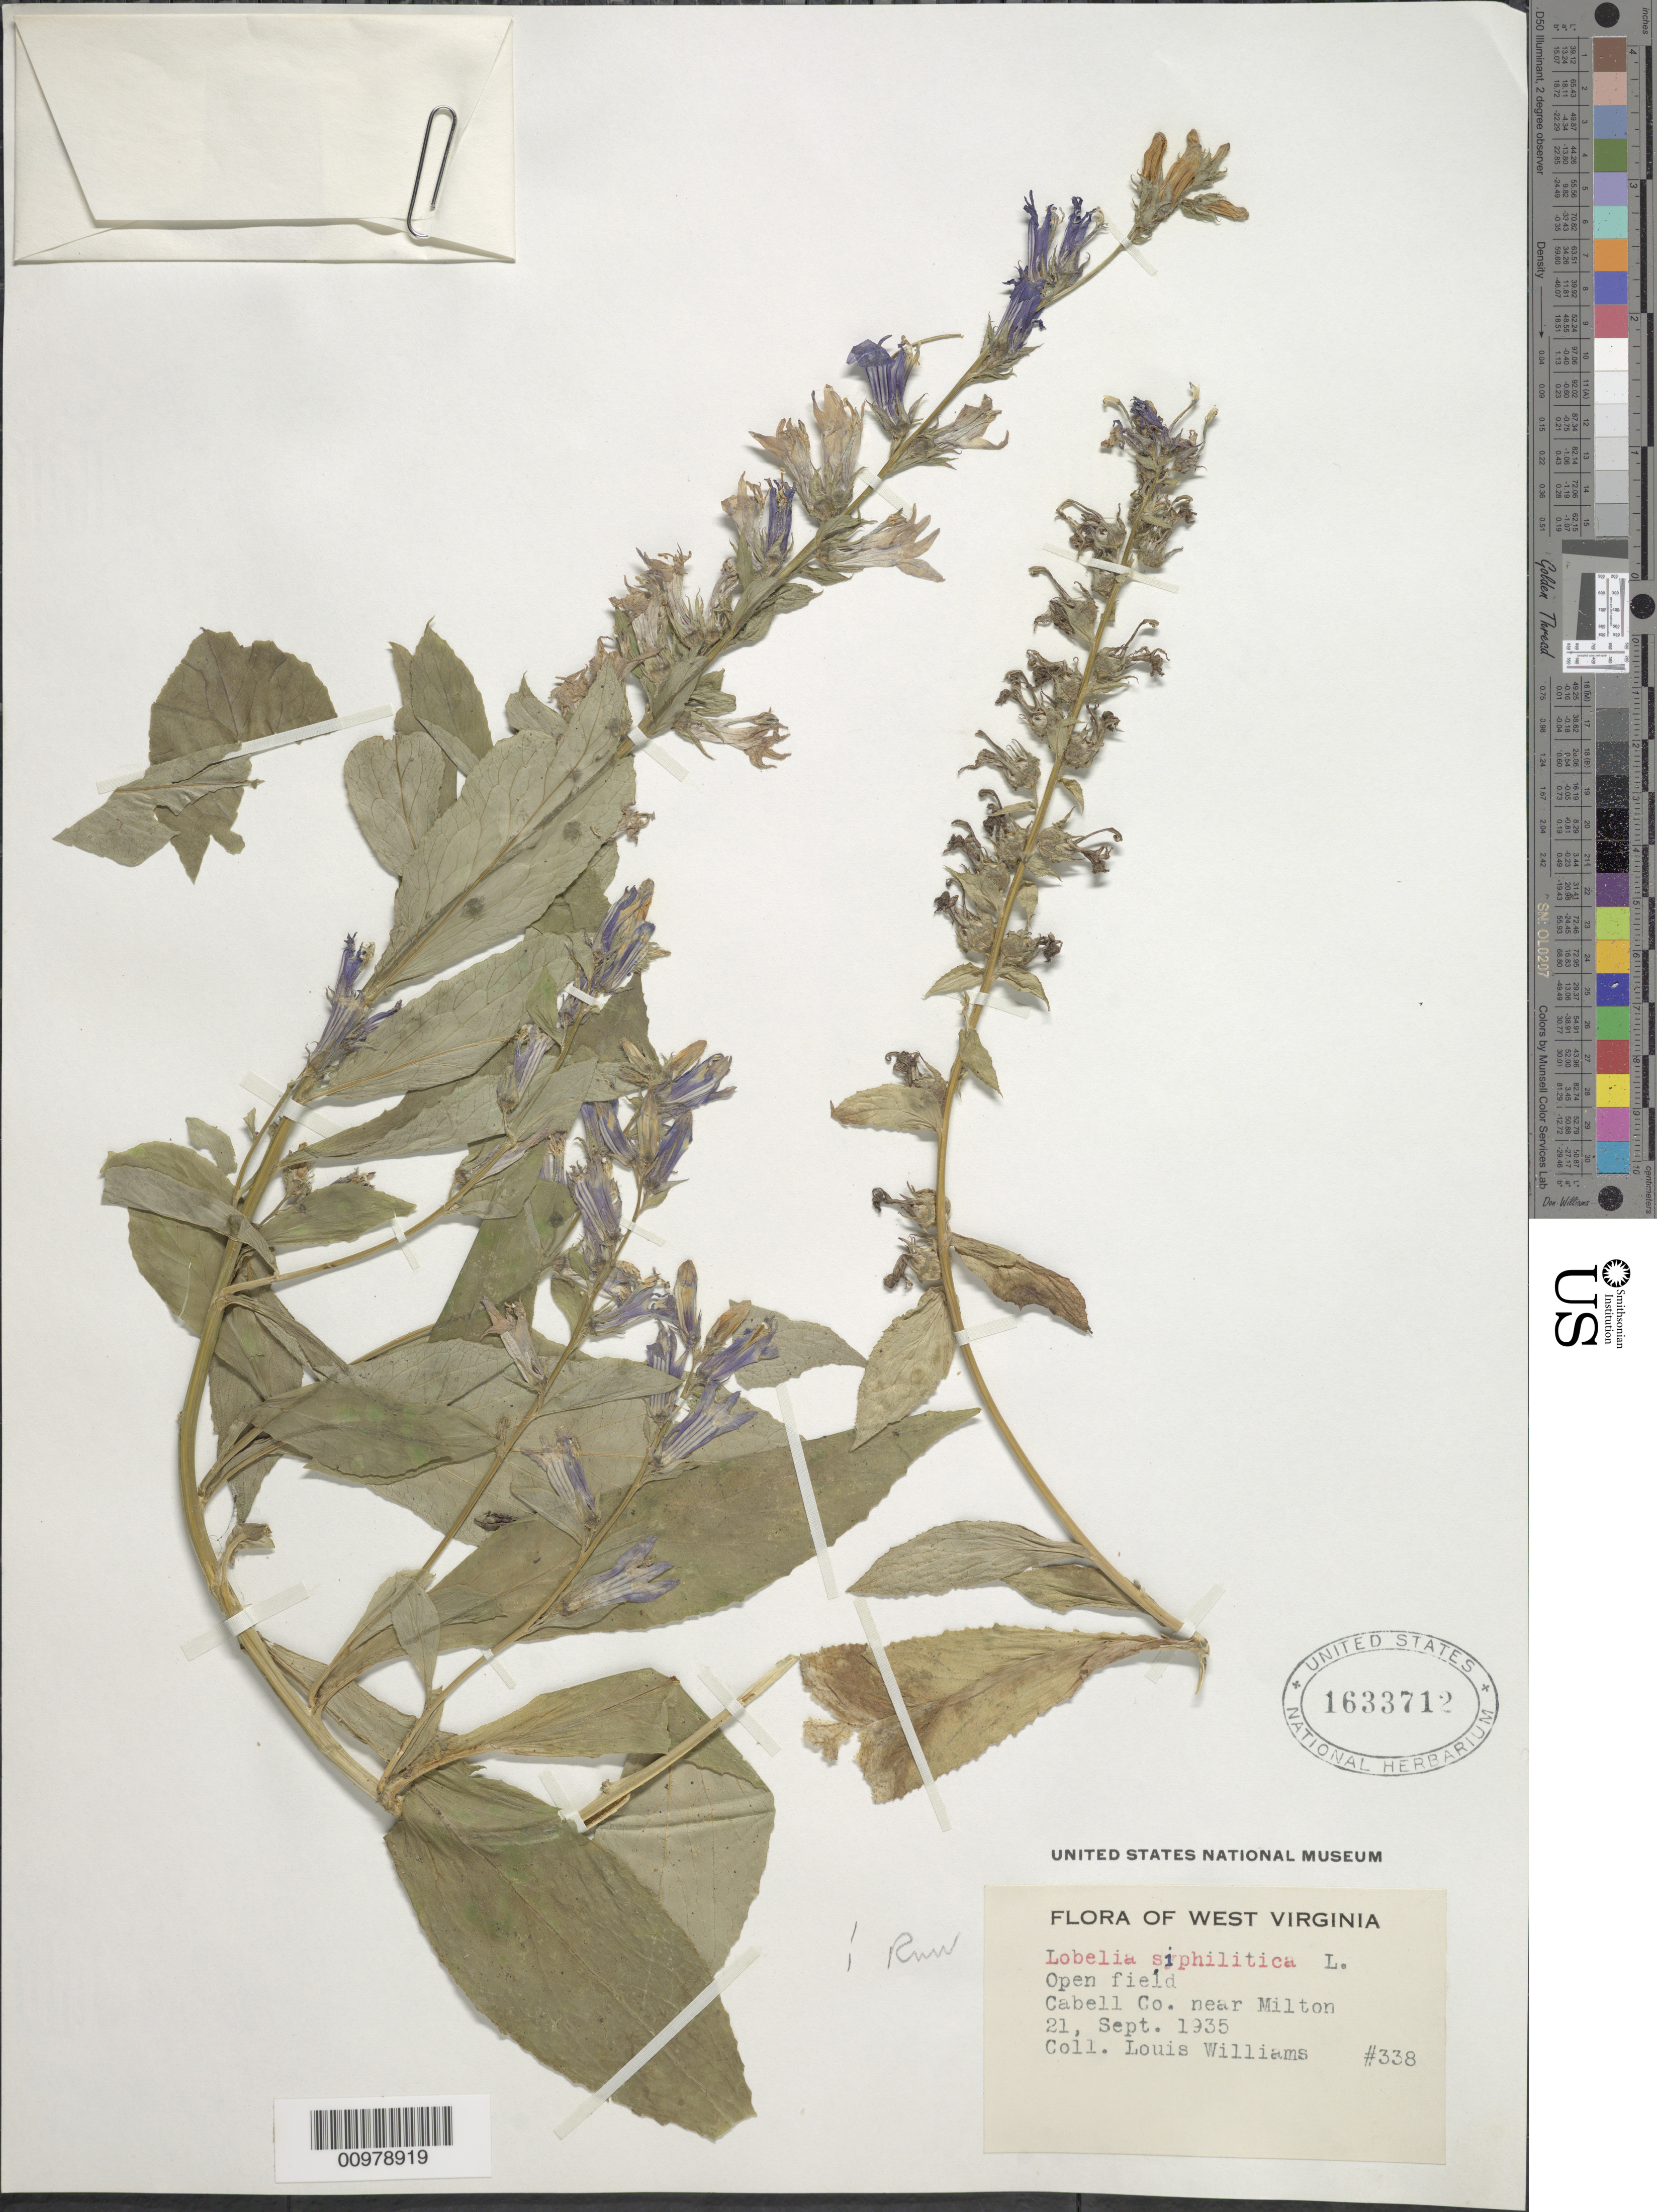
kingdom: Plantae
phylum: Tracheophyta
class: Magnoliopsida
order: Asterales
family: Campanulaceae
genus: Lobelia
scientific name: Lobelia siphilitica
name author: L.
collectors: Ll. Williams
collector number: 338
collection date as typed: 21 Sep 1935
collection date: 1935-09-21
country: United States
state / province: West Virginia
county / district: Cabell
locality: Near Milton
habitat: open field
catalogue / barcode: US 1633712